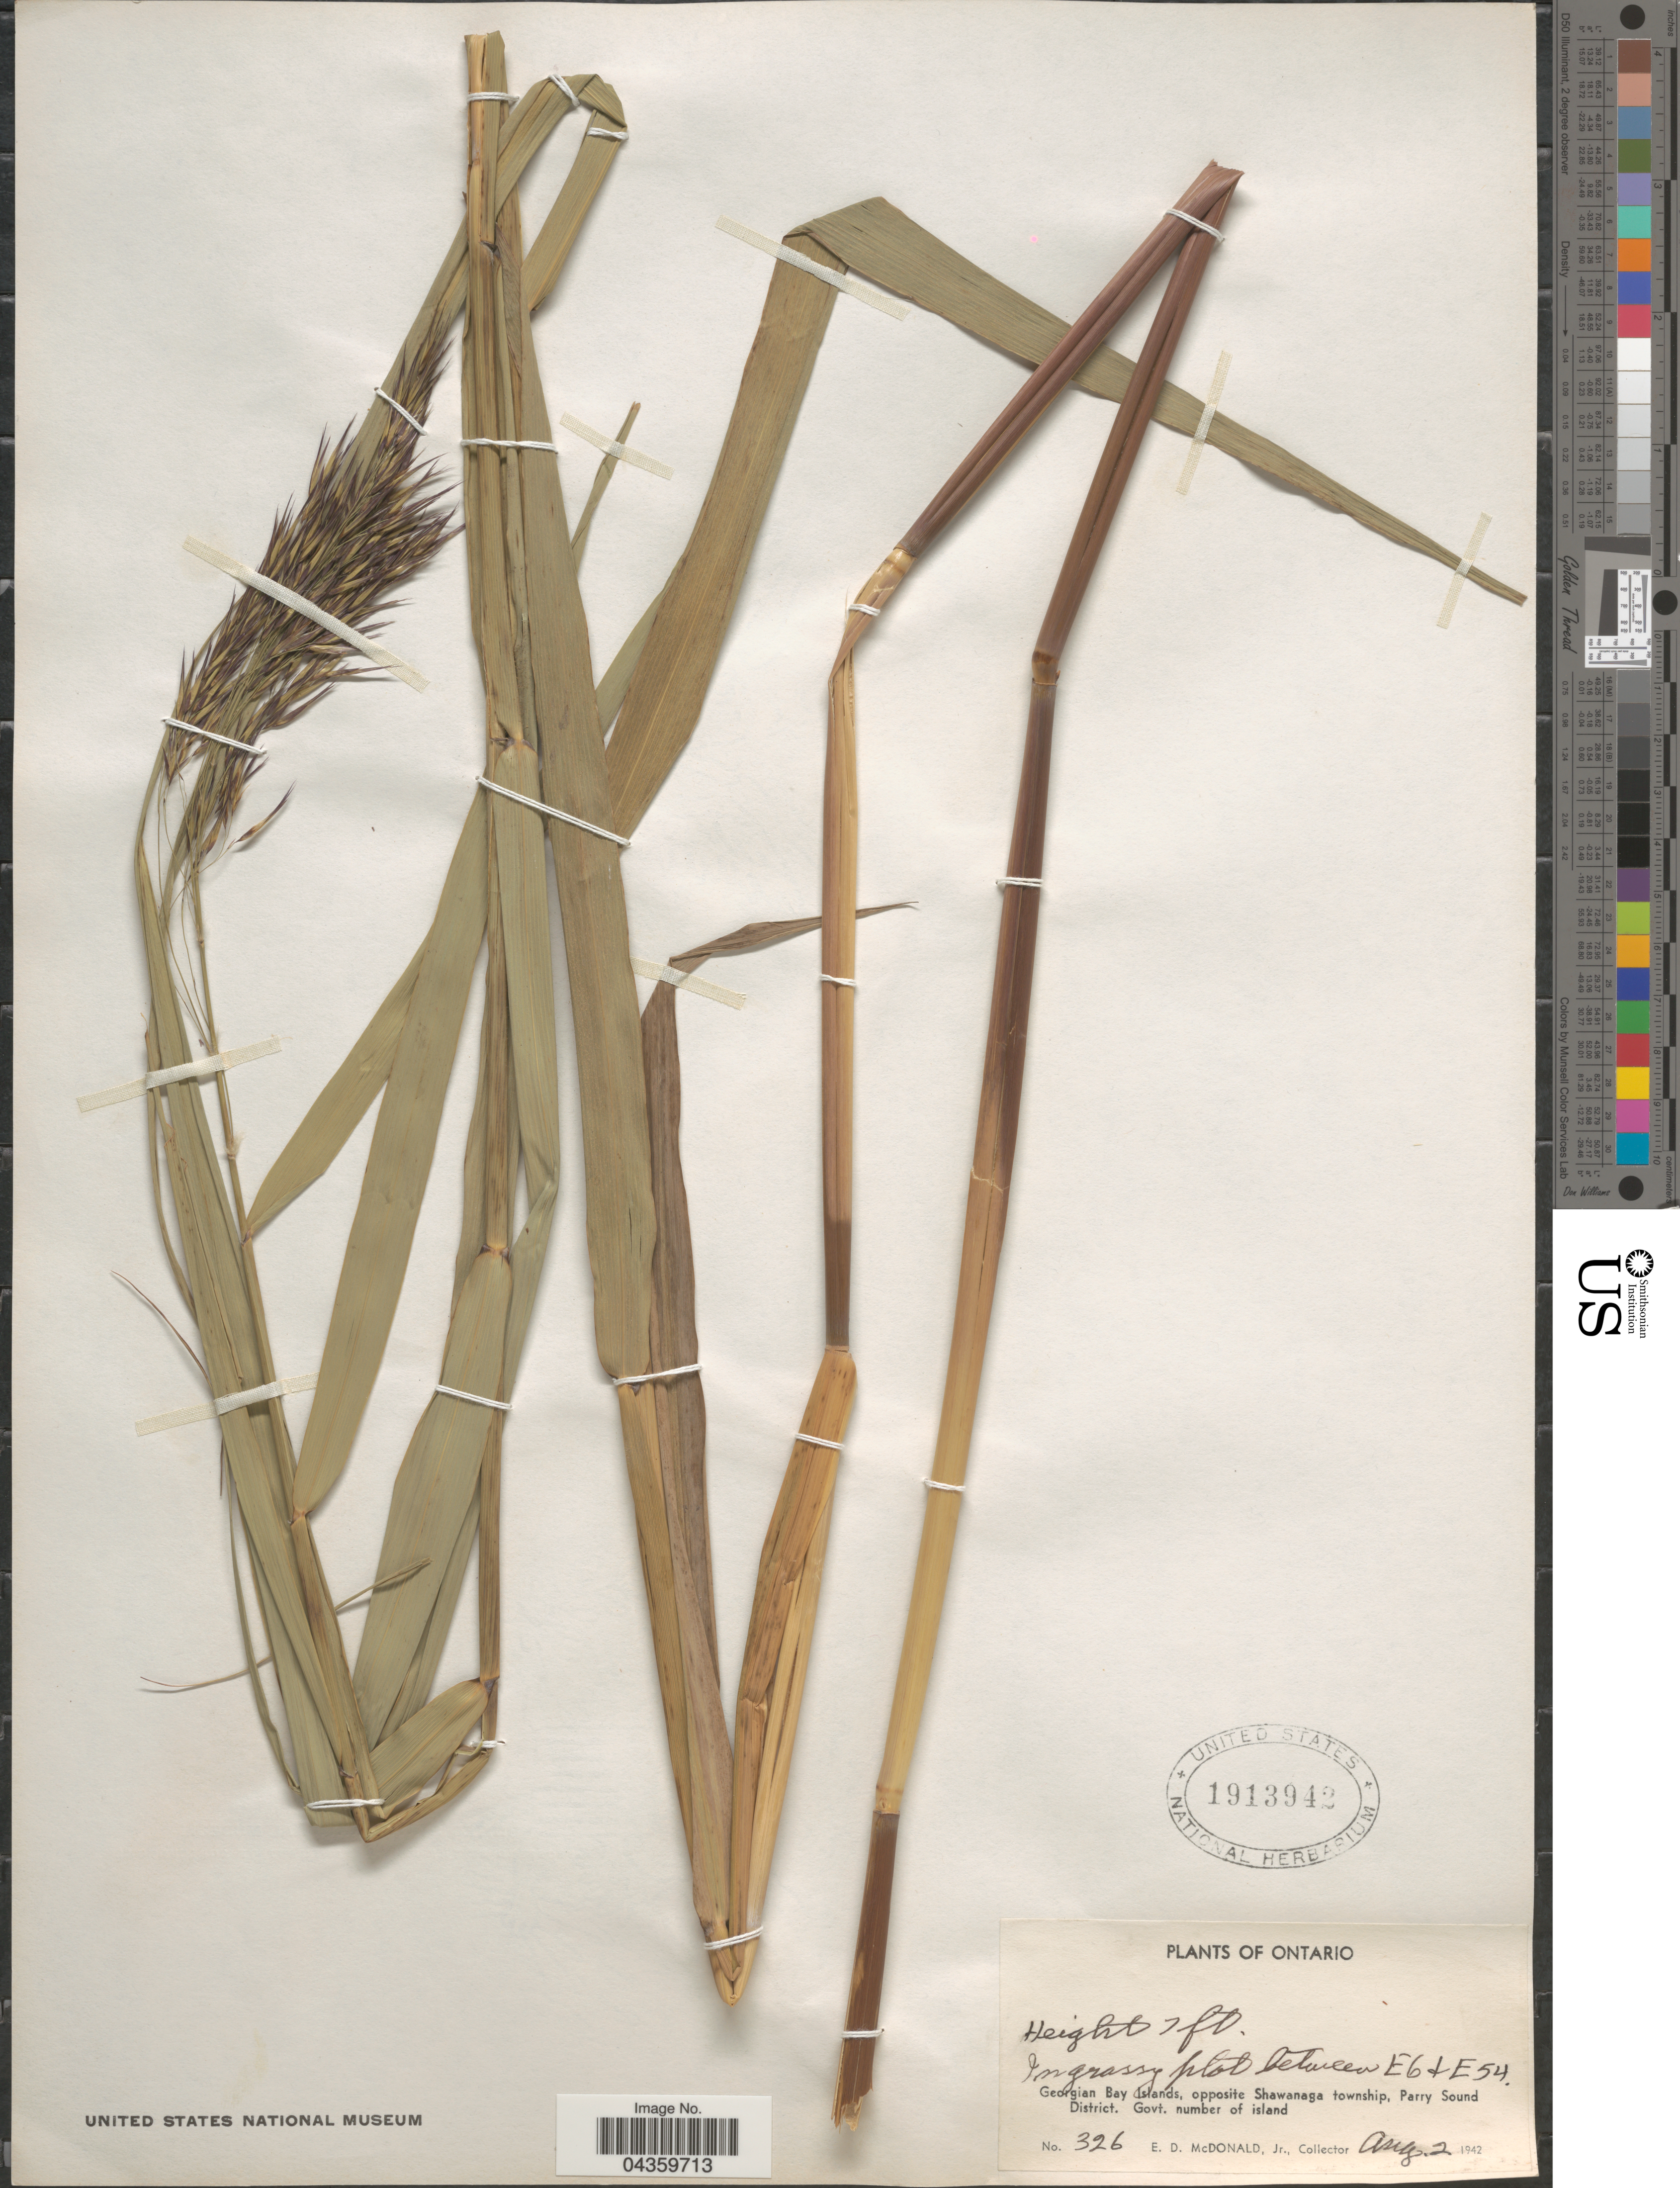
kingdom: Plantae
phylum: Tracheophyta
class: Liliopsida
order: Poales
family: Poaceae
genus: Phragmites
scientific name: Phragmites australis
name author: (Cav.) Trin. ex Steud.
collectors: E. D. McDonald Jr.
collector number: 326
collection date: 1942-08-02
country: Canada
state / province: Ontario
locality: In grassy plot between E6+E54. Georgian Bay Islands, opposite Shawanaga township, Parry Sound District. Govt. number of island.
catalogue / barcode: US 1913942